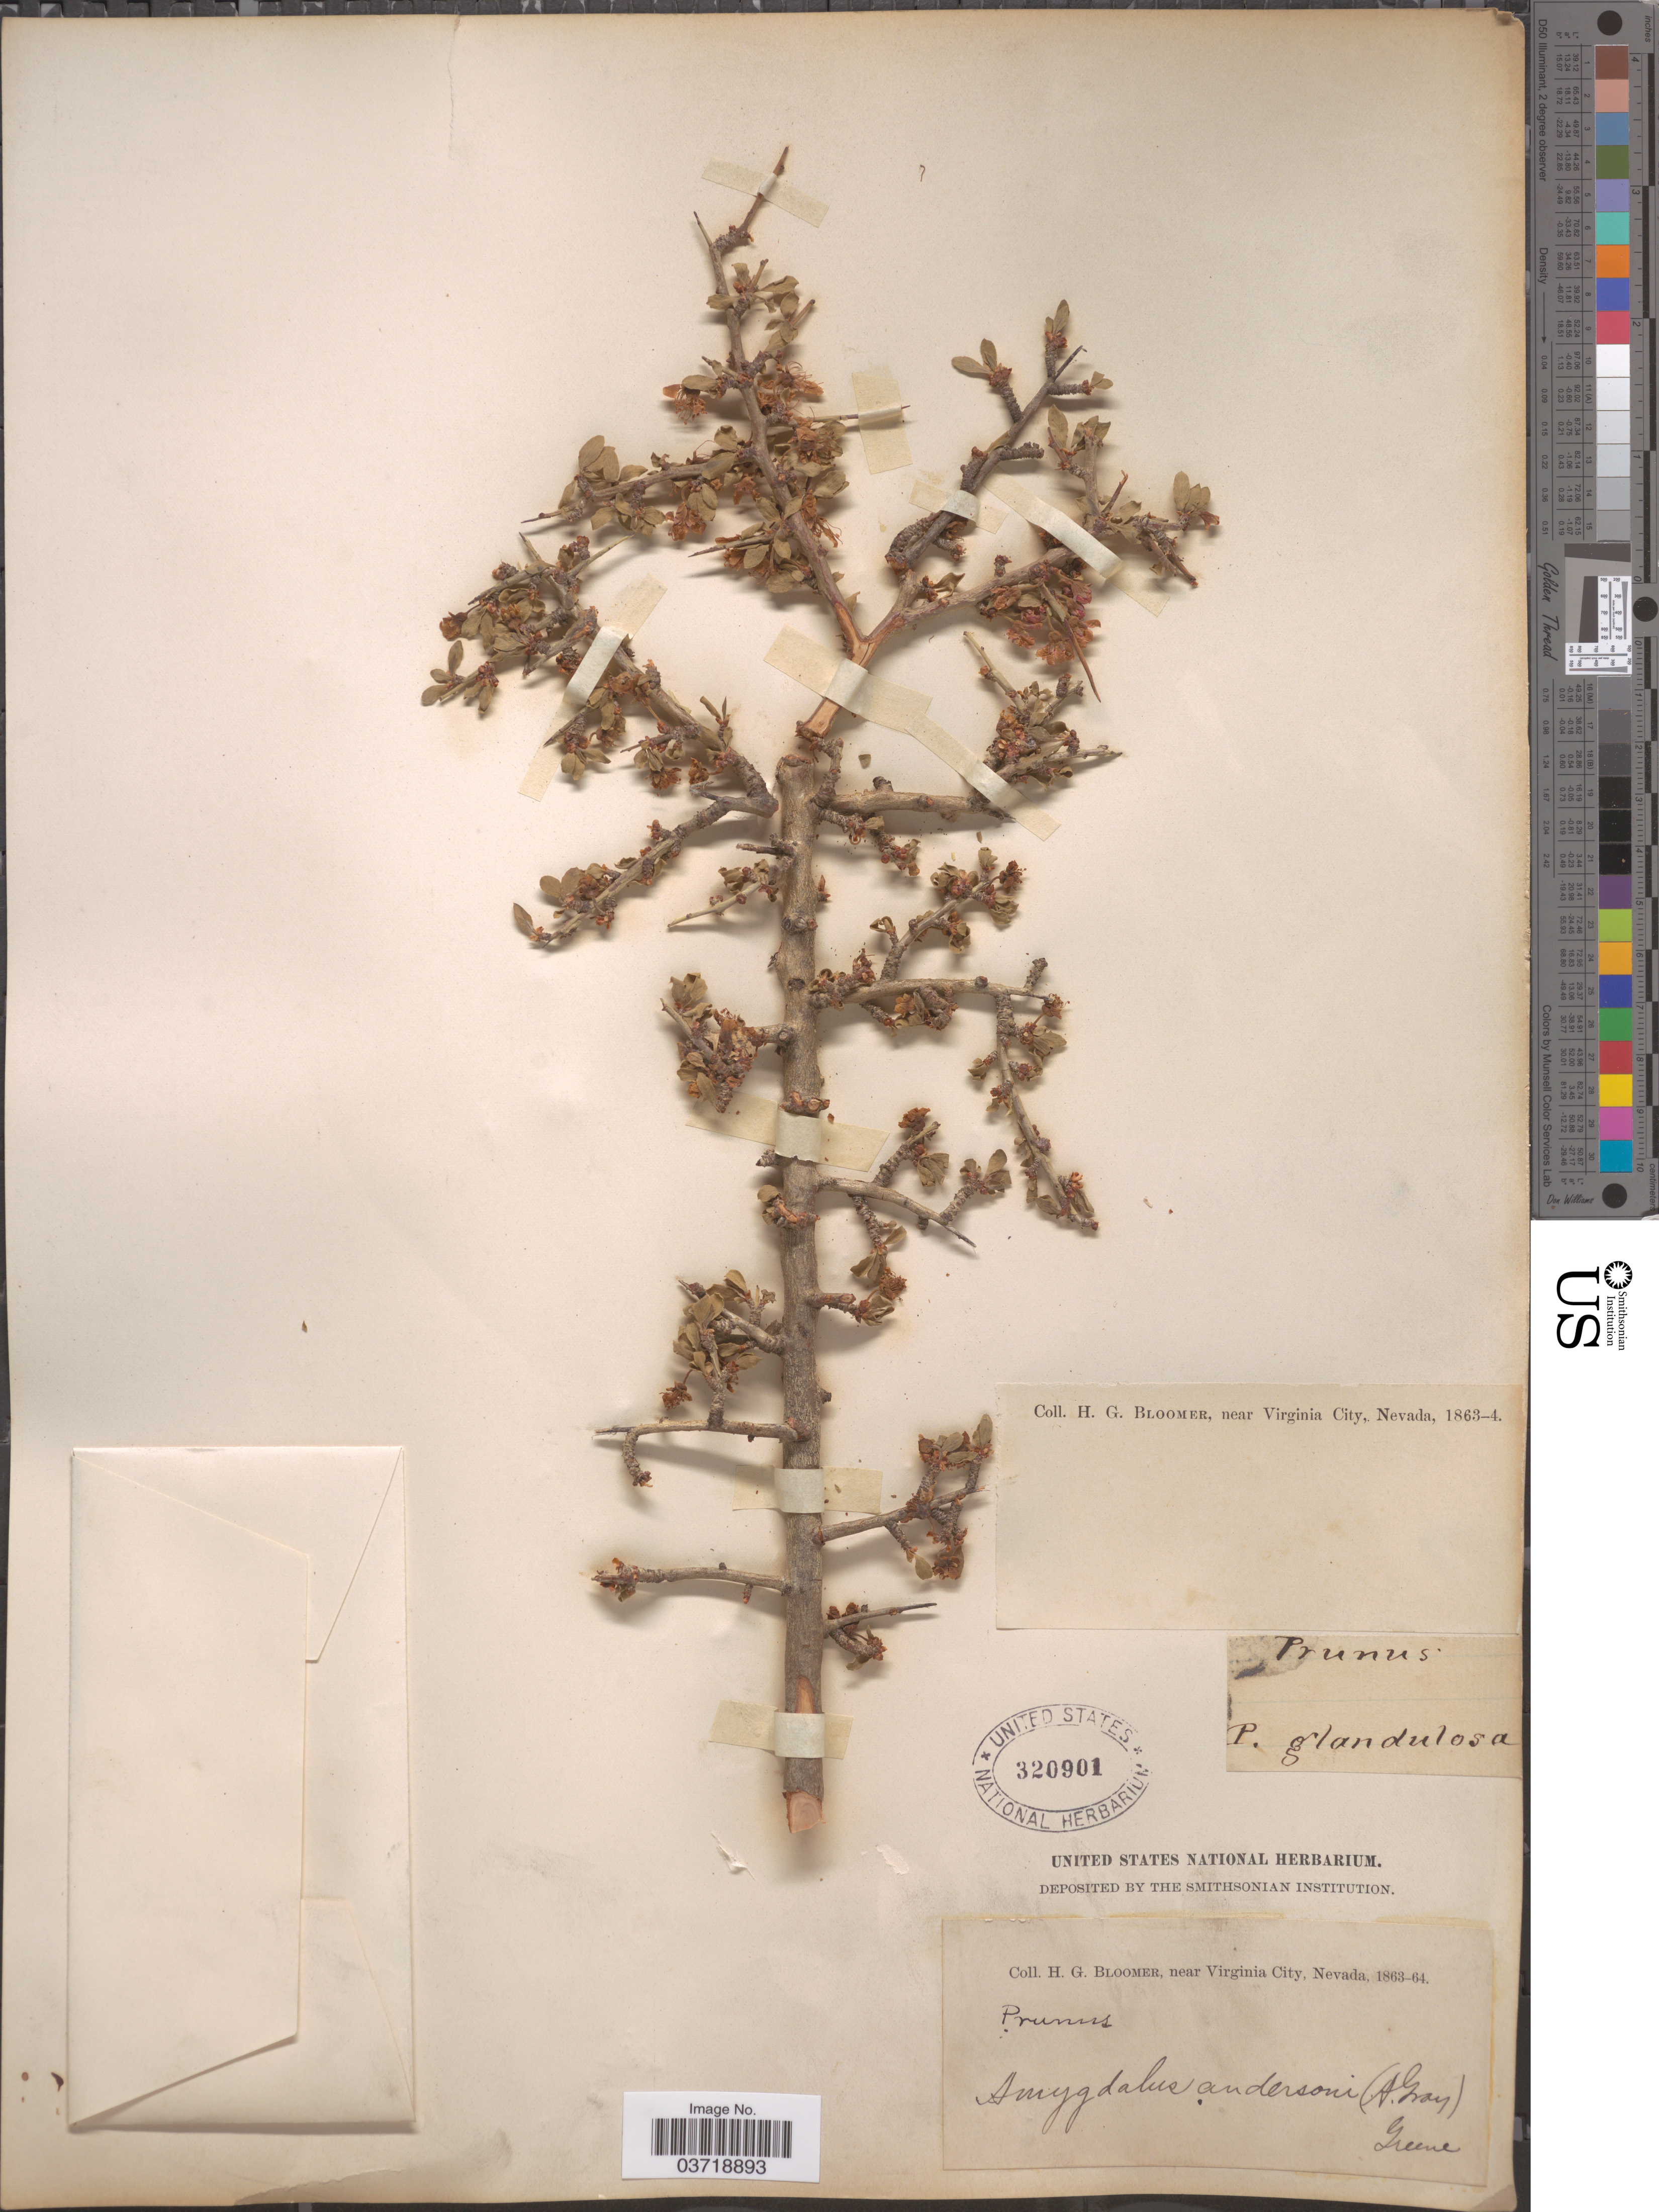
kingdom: Plantae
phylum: Tracheophyta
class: Magnoliopsida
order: Rosales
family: Rosaceae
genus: Prunus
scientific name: Prunus andersonii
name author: A. Gray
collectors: H. Bloomer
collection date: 1863/1864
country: United States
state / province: Nevada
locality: Near Virginia City.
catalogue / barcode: US 320901